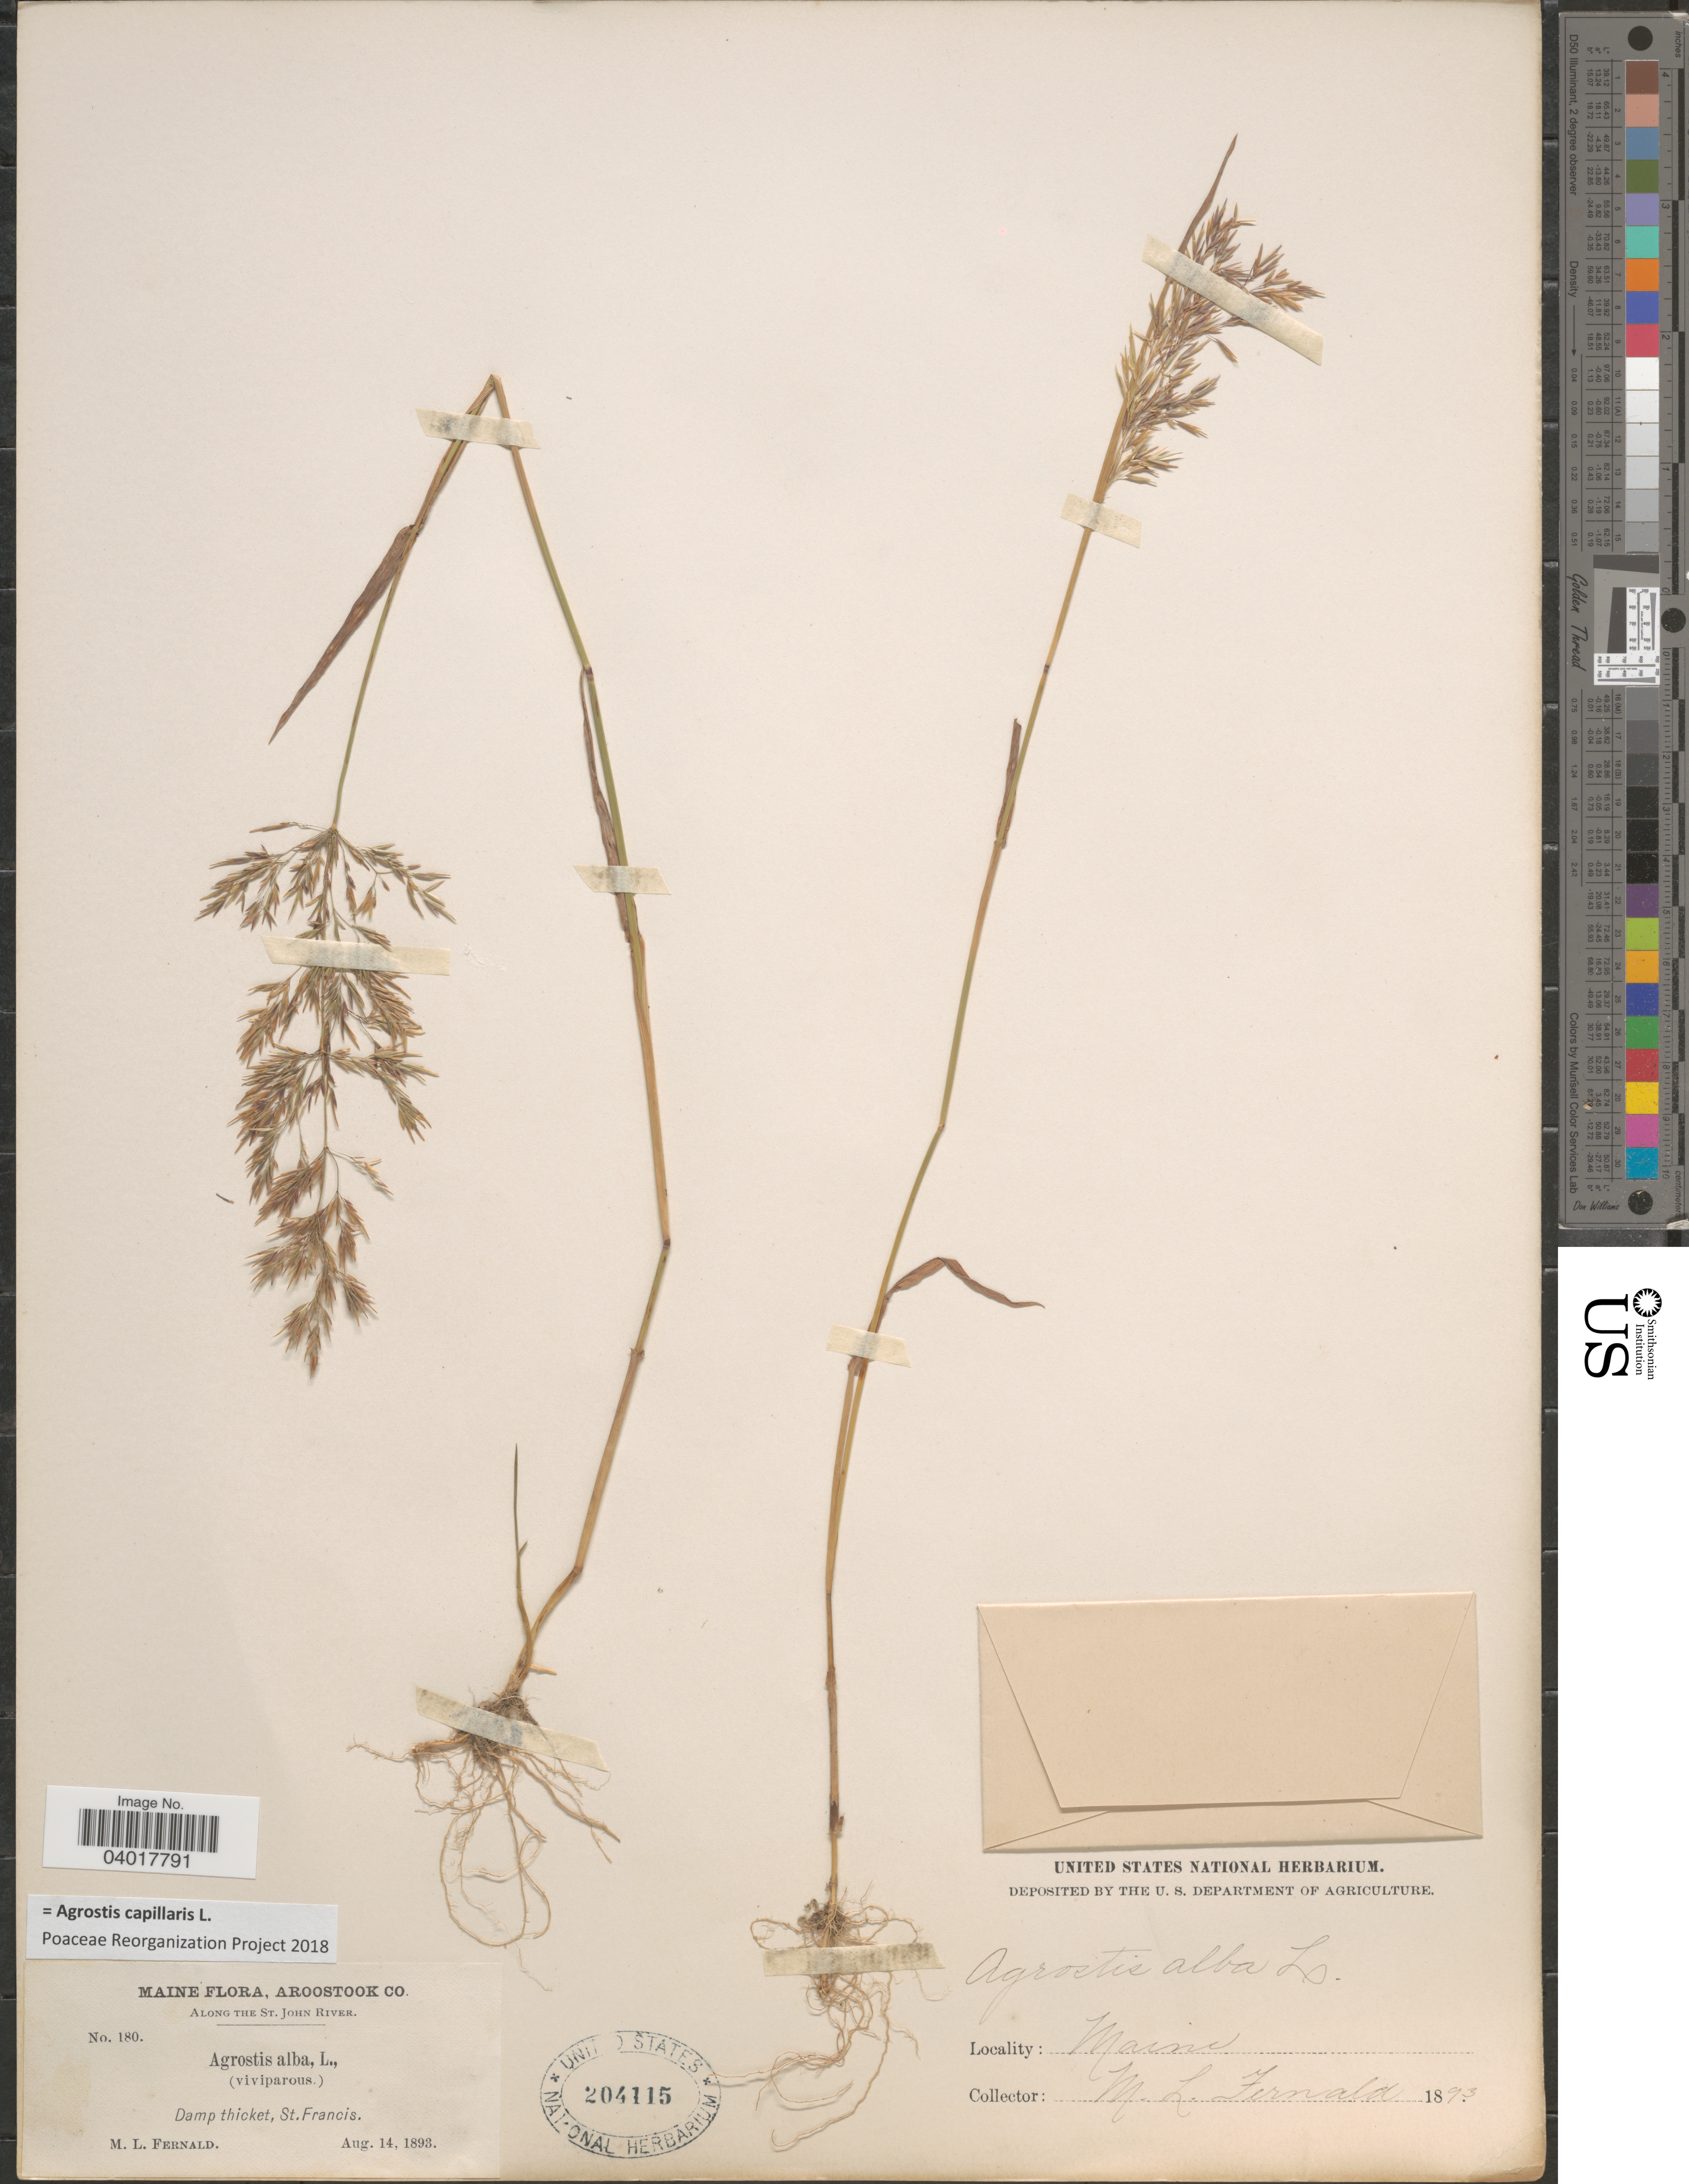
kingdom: Plantae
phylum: Tracheophyta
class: Liliopsida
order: Poales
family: Poaceae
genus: Agrostis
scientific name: Agrostis capillaris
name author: L.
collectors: M. L. Fernald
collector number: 180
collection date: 1893-08-14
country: United States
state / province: Maine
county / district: Aroostook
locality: Along the St. John River. Damp thicket, St. Francis.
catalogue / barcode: US 204115